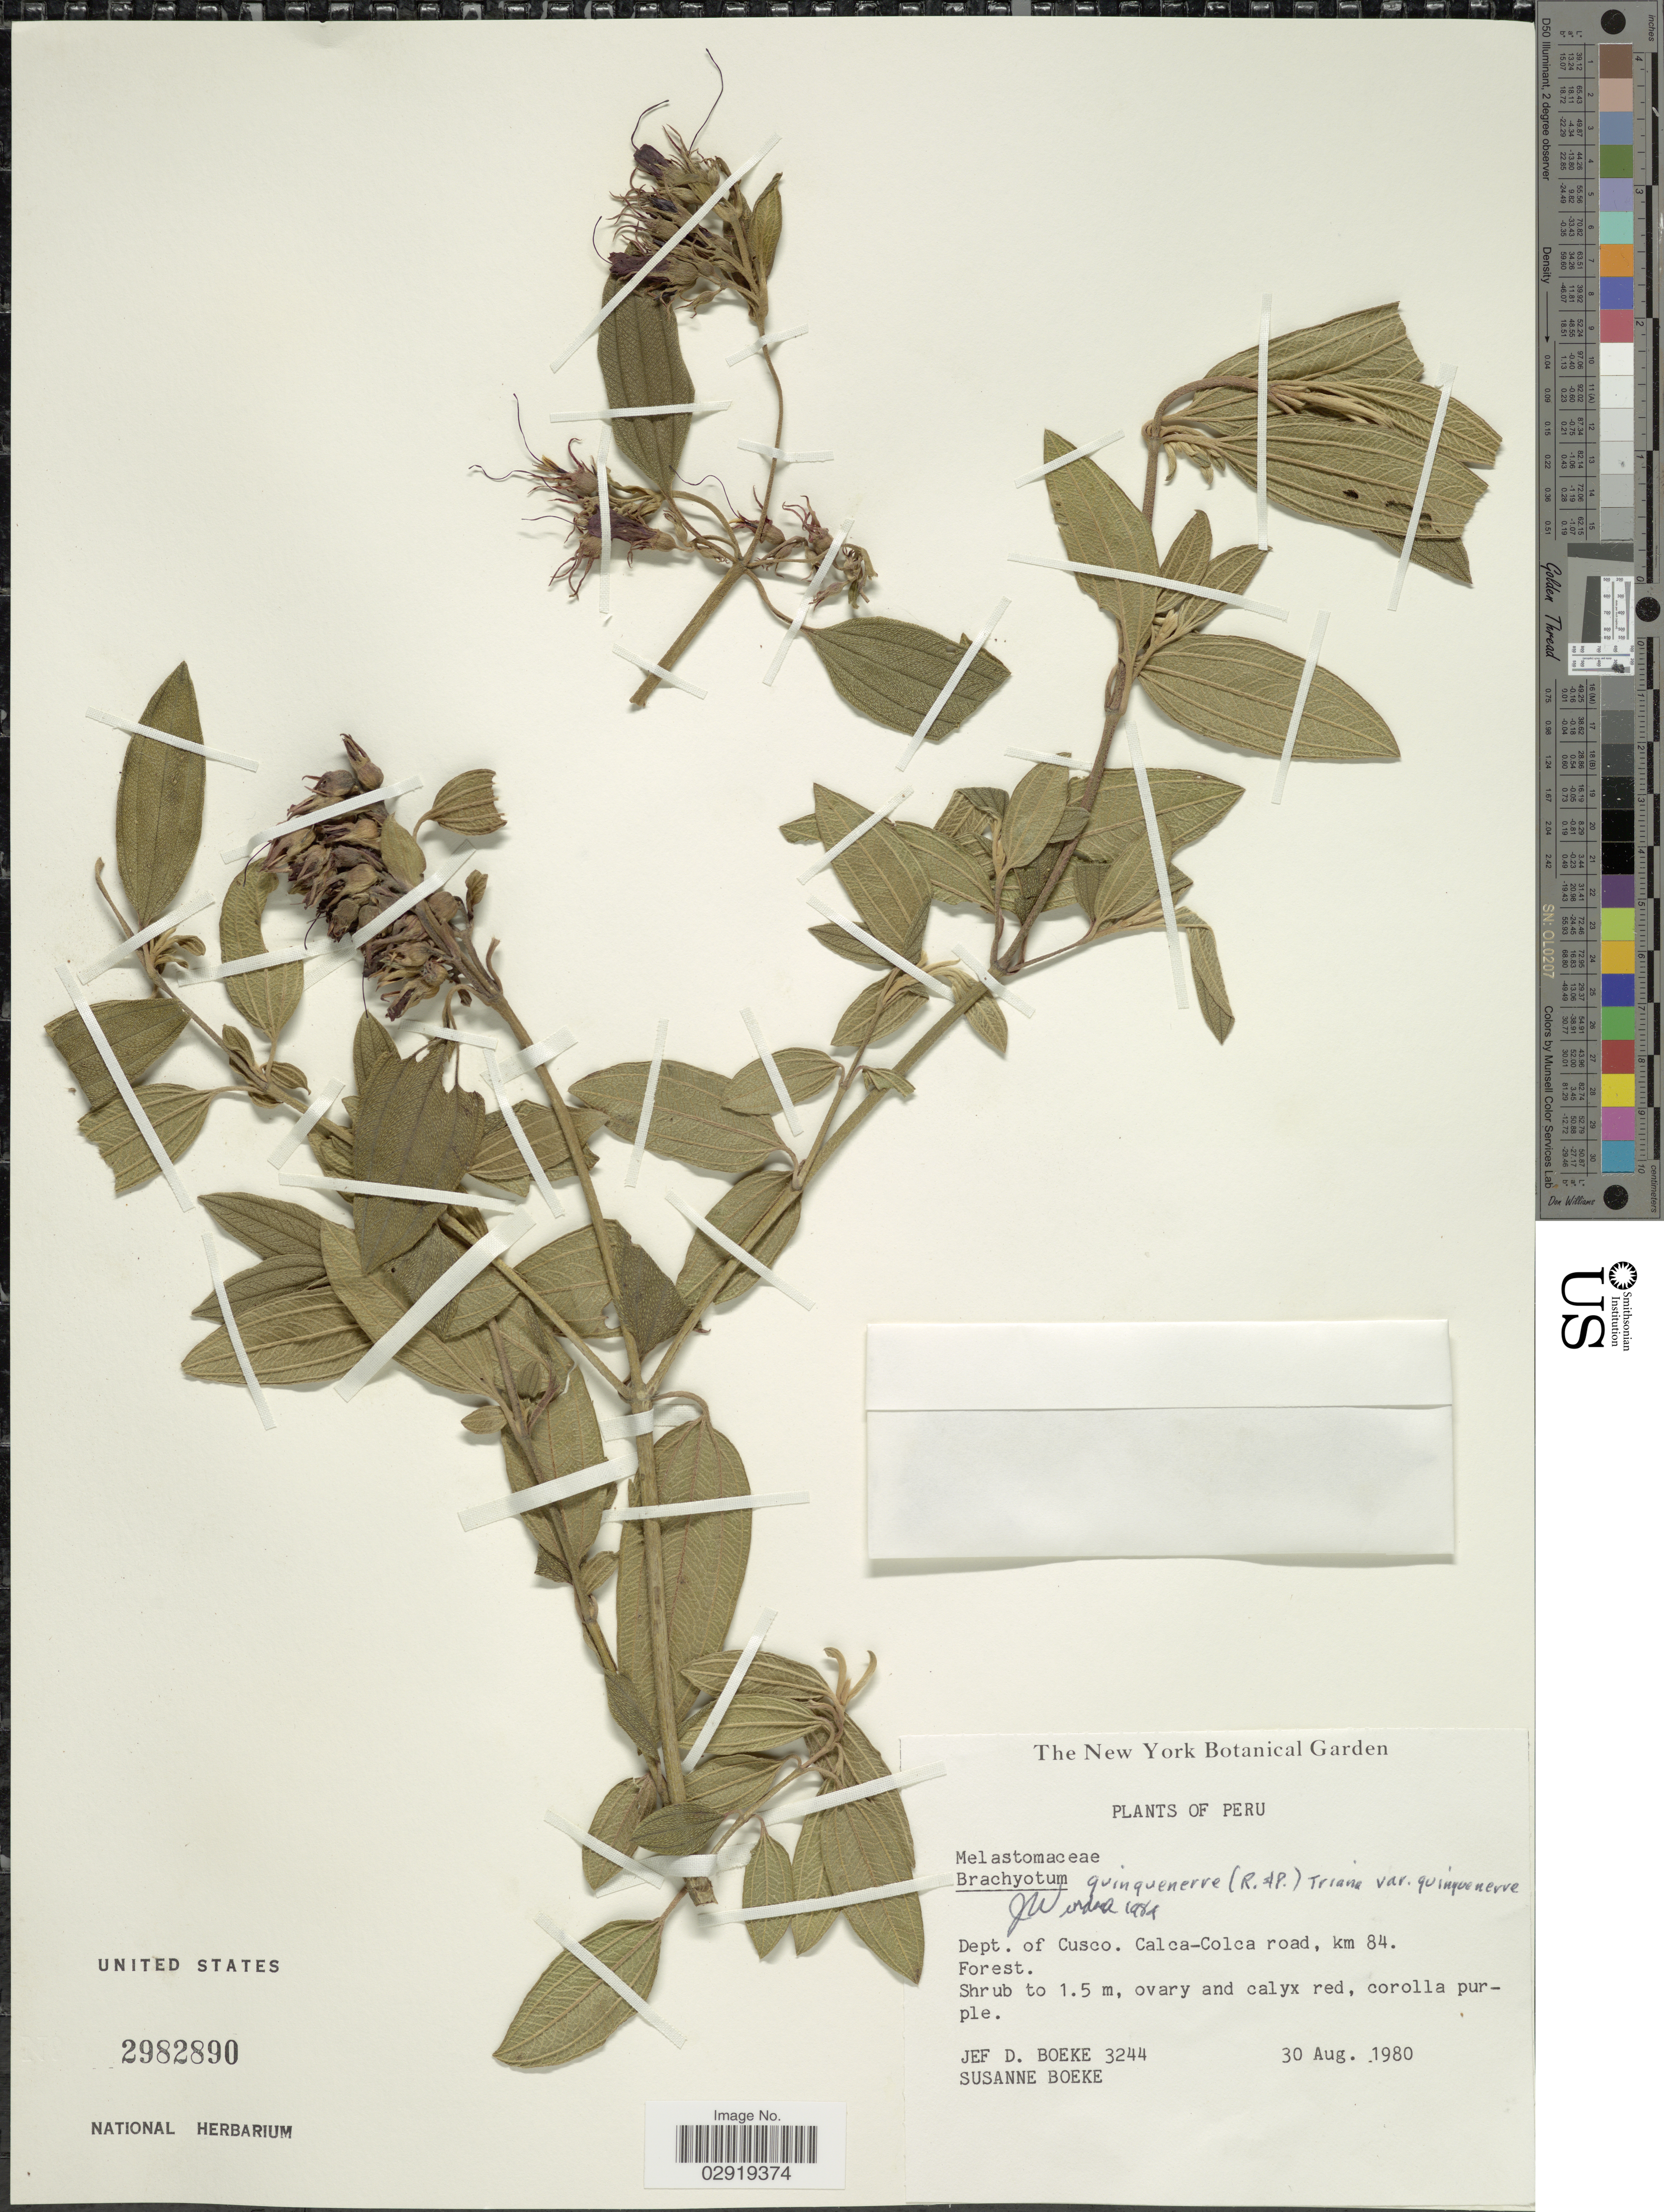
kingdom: Plantae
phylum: Tracheophyta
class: Magnoliopsida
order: Myrtales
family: Melastomataceae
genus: Brachyotum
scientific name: Brachyotum quinquenerve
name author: (Ruiz & Pav.) Triana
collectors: J. Boeke & S. Boeke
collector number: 3244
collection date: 1980-08-30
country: Peru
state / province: Cusco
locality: Dept. of Cusco. Calca-Colca road, km 84.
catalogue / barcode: US 2982890